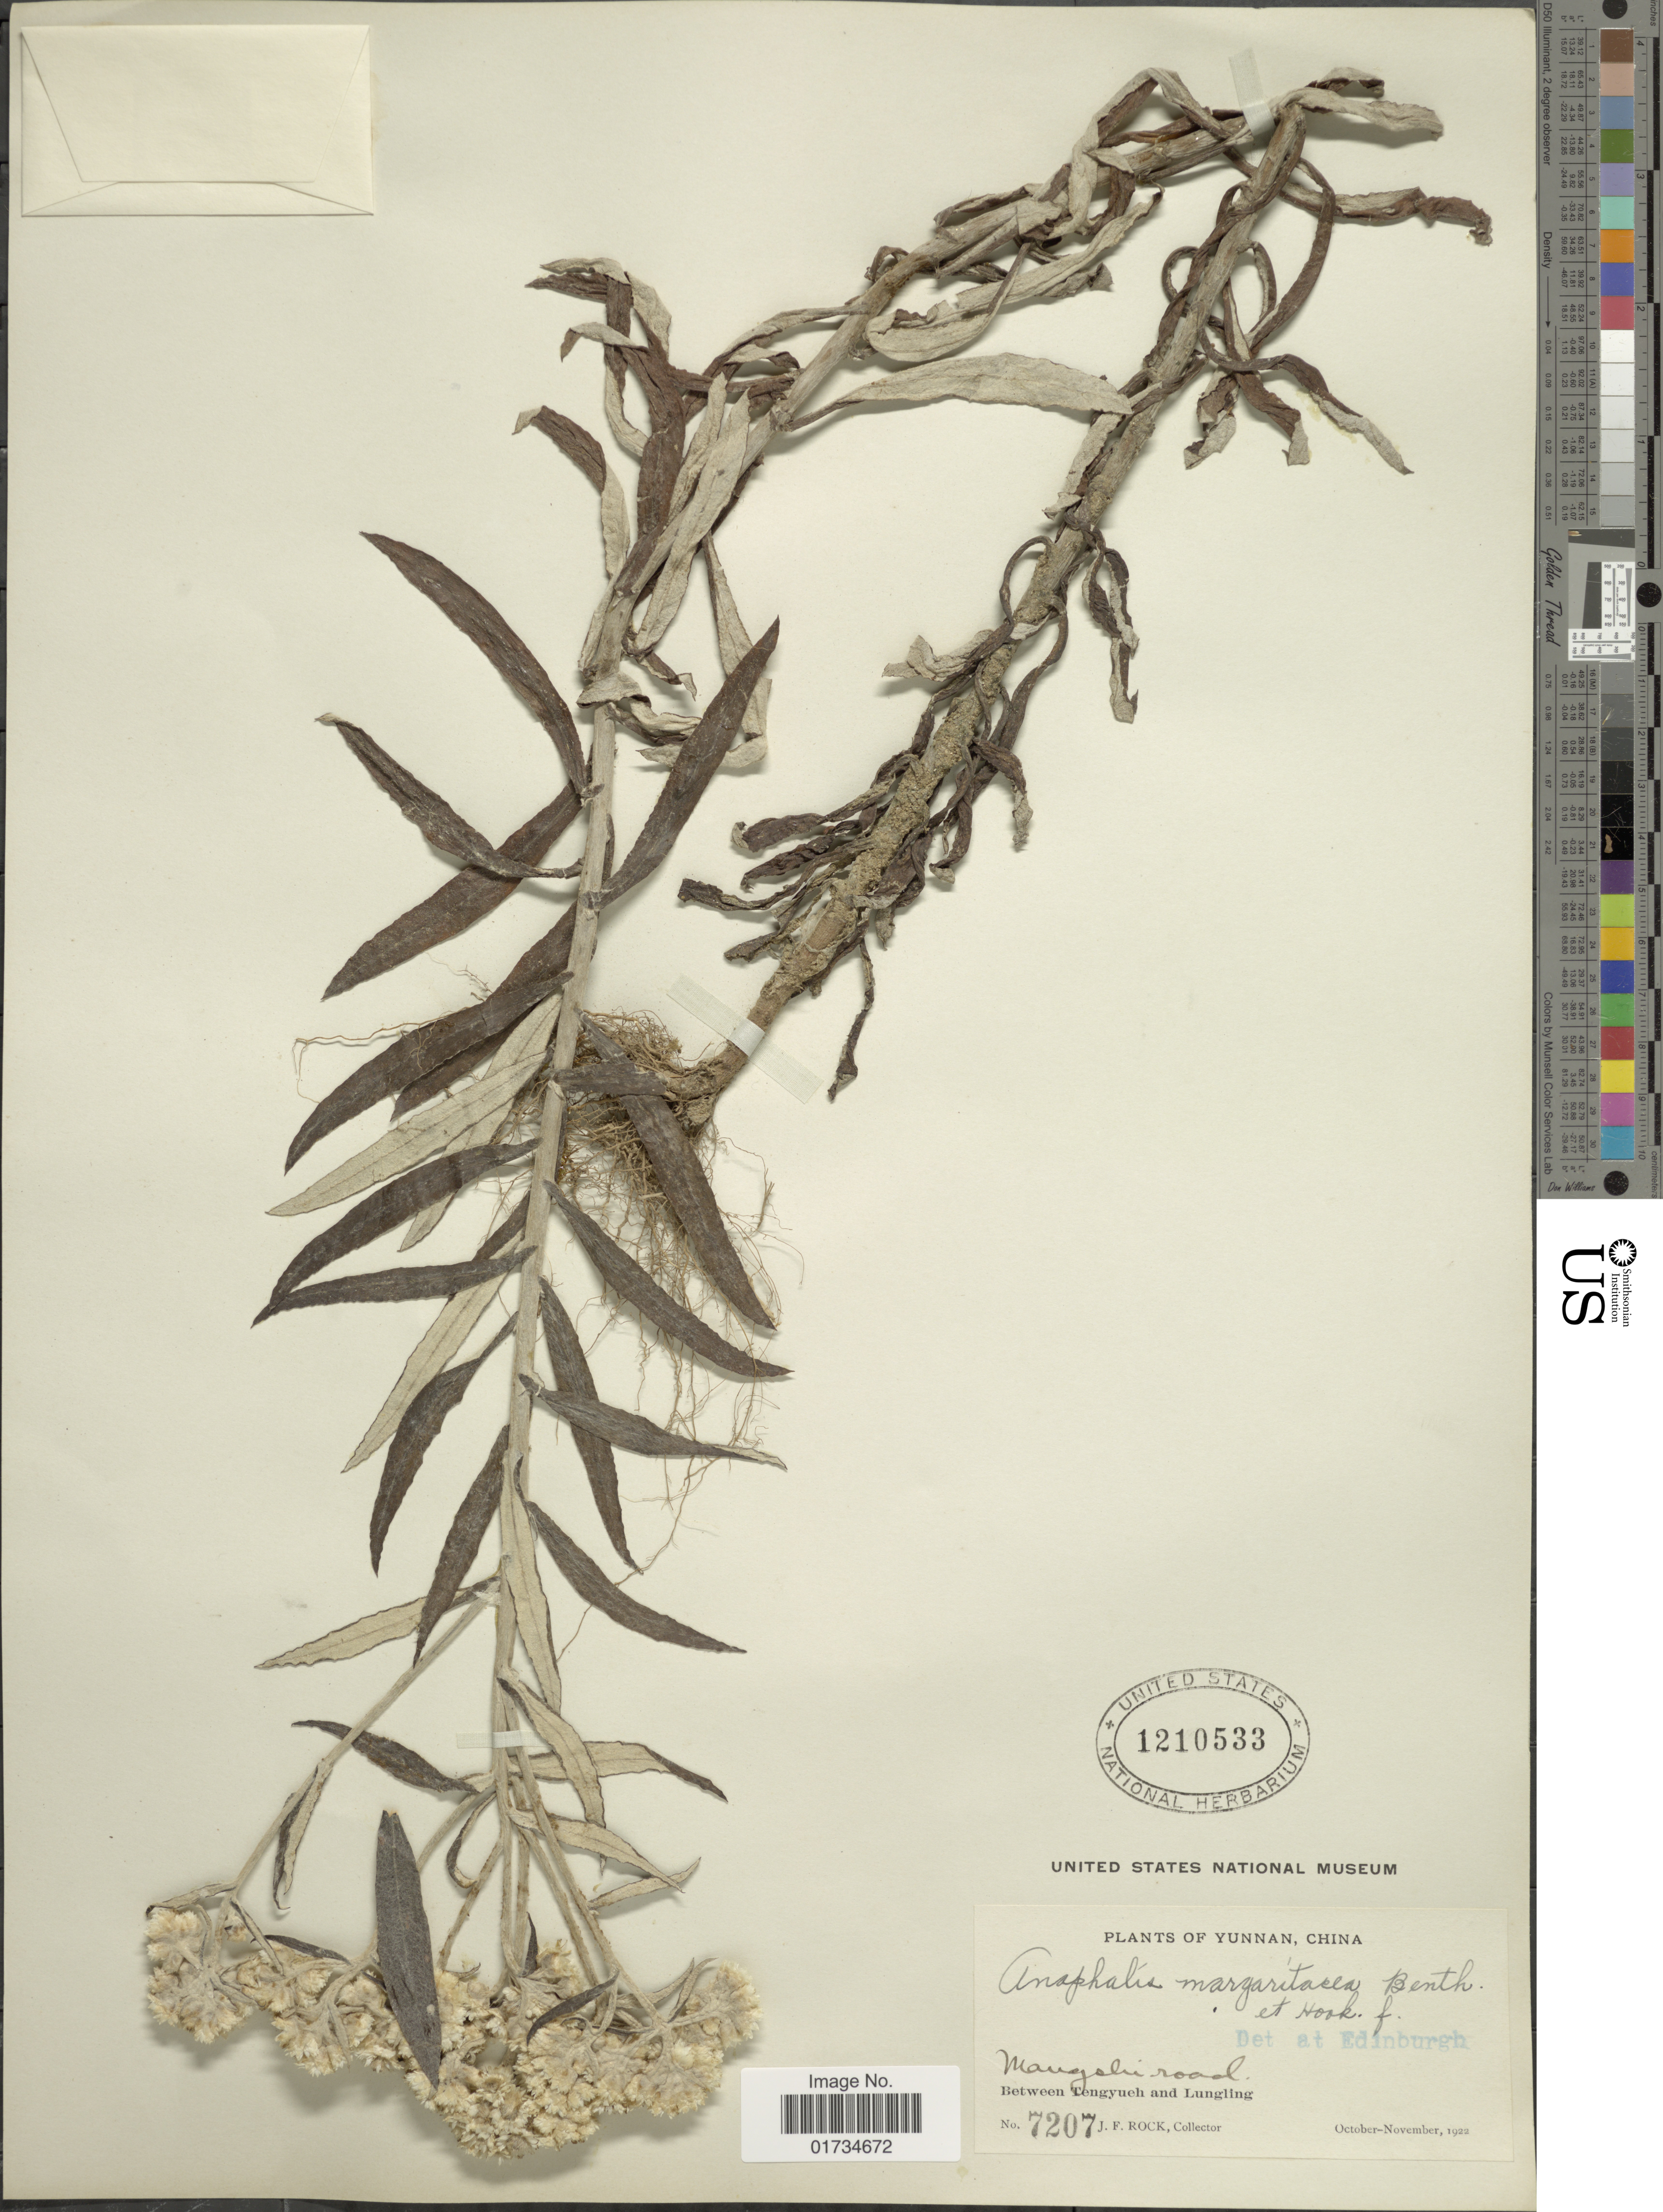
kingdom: Plantae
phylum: Tracheophyta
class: Magnoliopsida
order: Asterales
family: Asteraceae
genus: Anaphalis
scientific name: Anaphalis margaritacea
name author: (L.) Benth. & Hook. f.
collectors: J. Rock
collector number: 7207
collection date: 1922-10/1922-11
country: China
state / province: Yunnan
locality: Yunnan, China. Mangshi road. Between Tengyueh and Lungling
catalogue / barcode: US 1210533